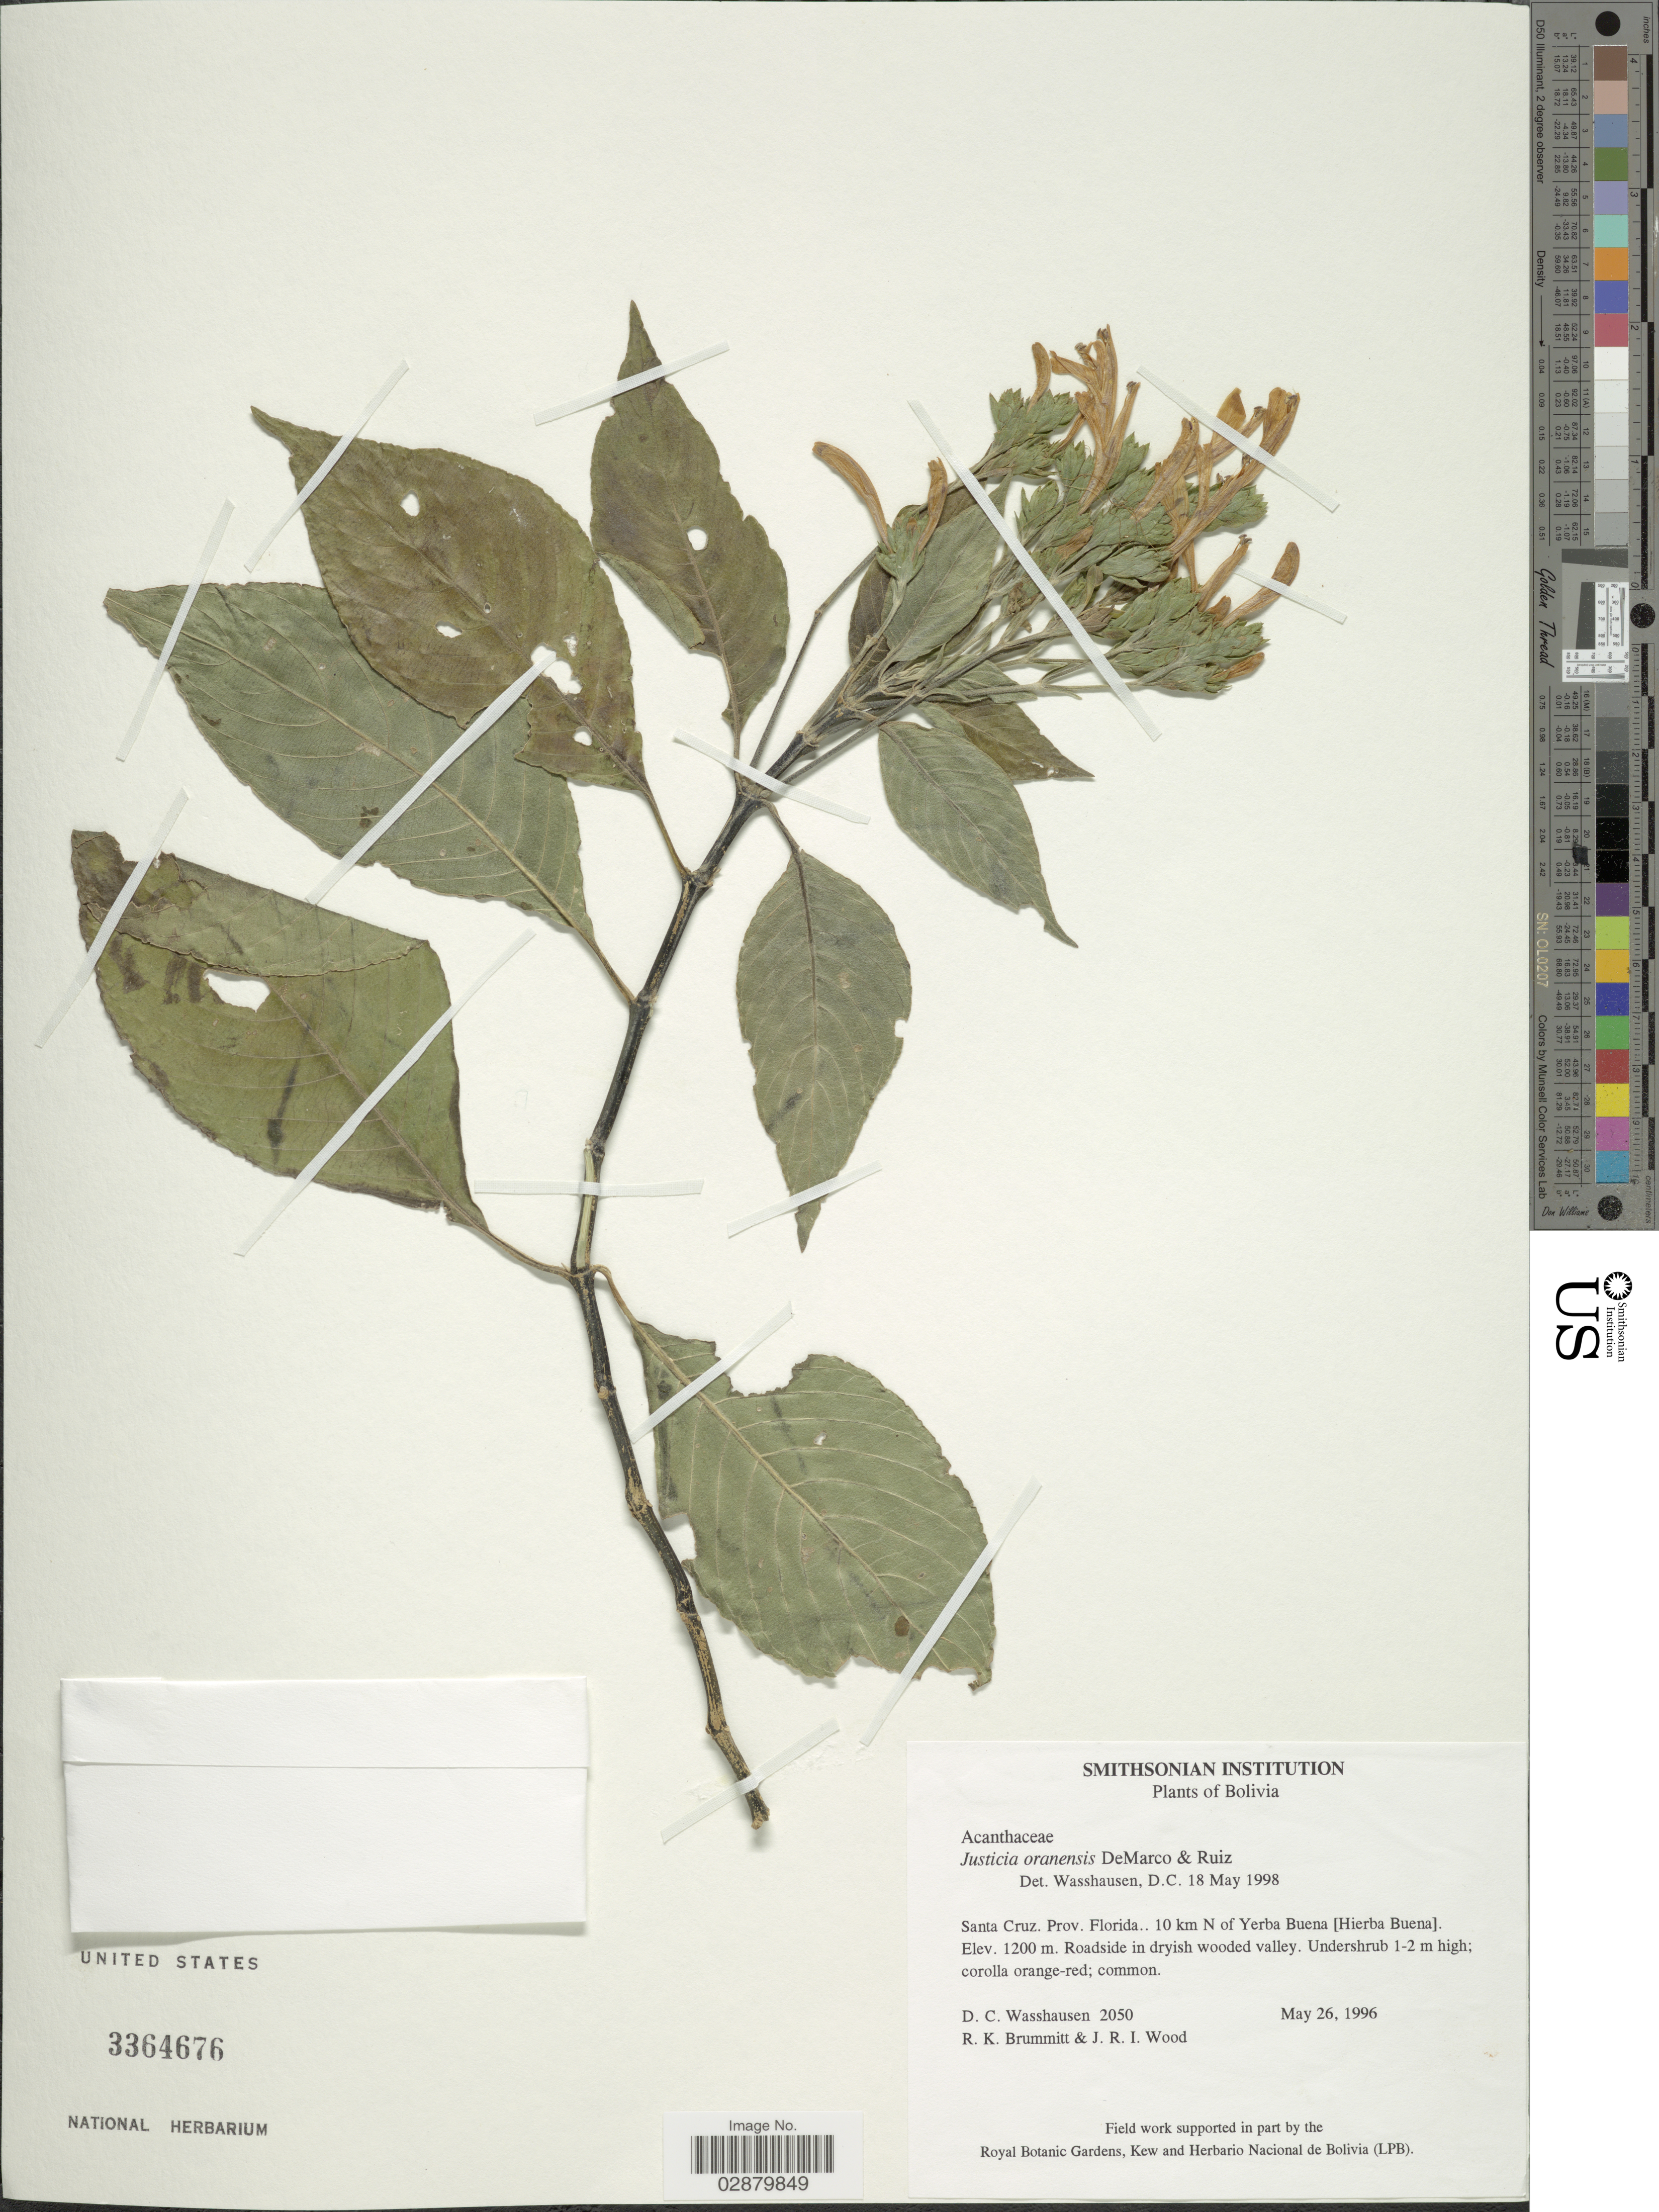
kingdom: Plantae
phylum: Tracheophyta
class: Magnoliopsida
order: Lamiales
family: Acanthaceae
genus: Justicia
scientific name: Justicia oranensis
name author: De Marco & T. Ruíz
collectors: D. C. Wasshausen, R. K. Brummitt & J. R. I. Wood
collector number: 2050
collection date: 1996-05-26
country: Bolivia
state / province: Santa Cruz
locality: Prov. Florida. 10 km N of Yerba Buena (Hierba Buena).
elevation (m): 1200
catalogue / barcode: US 3364676